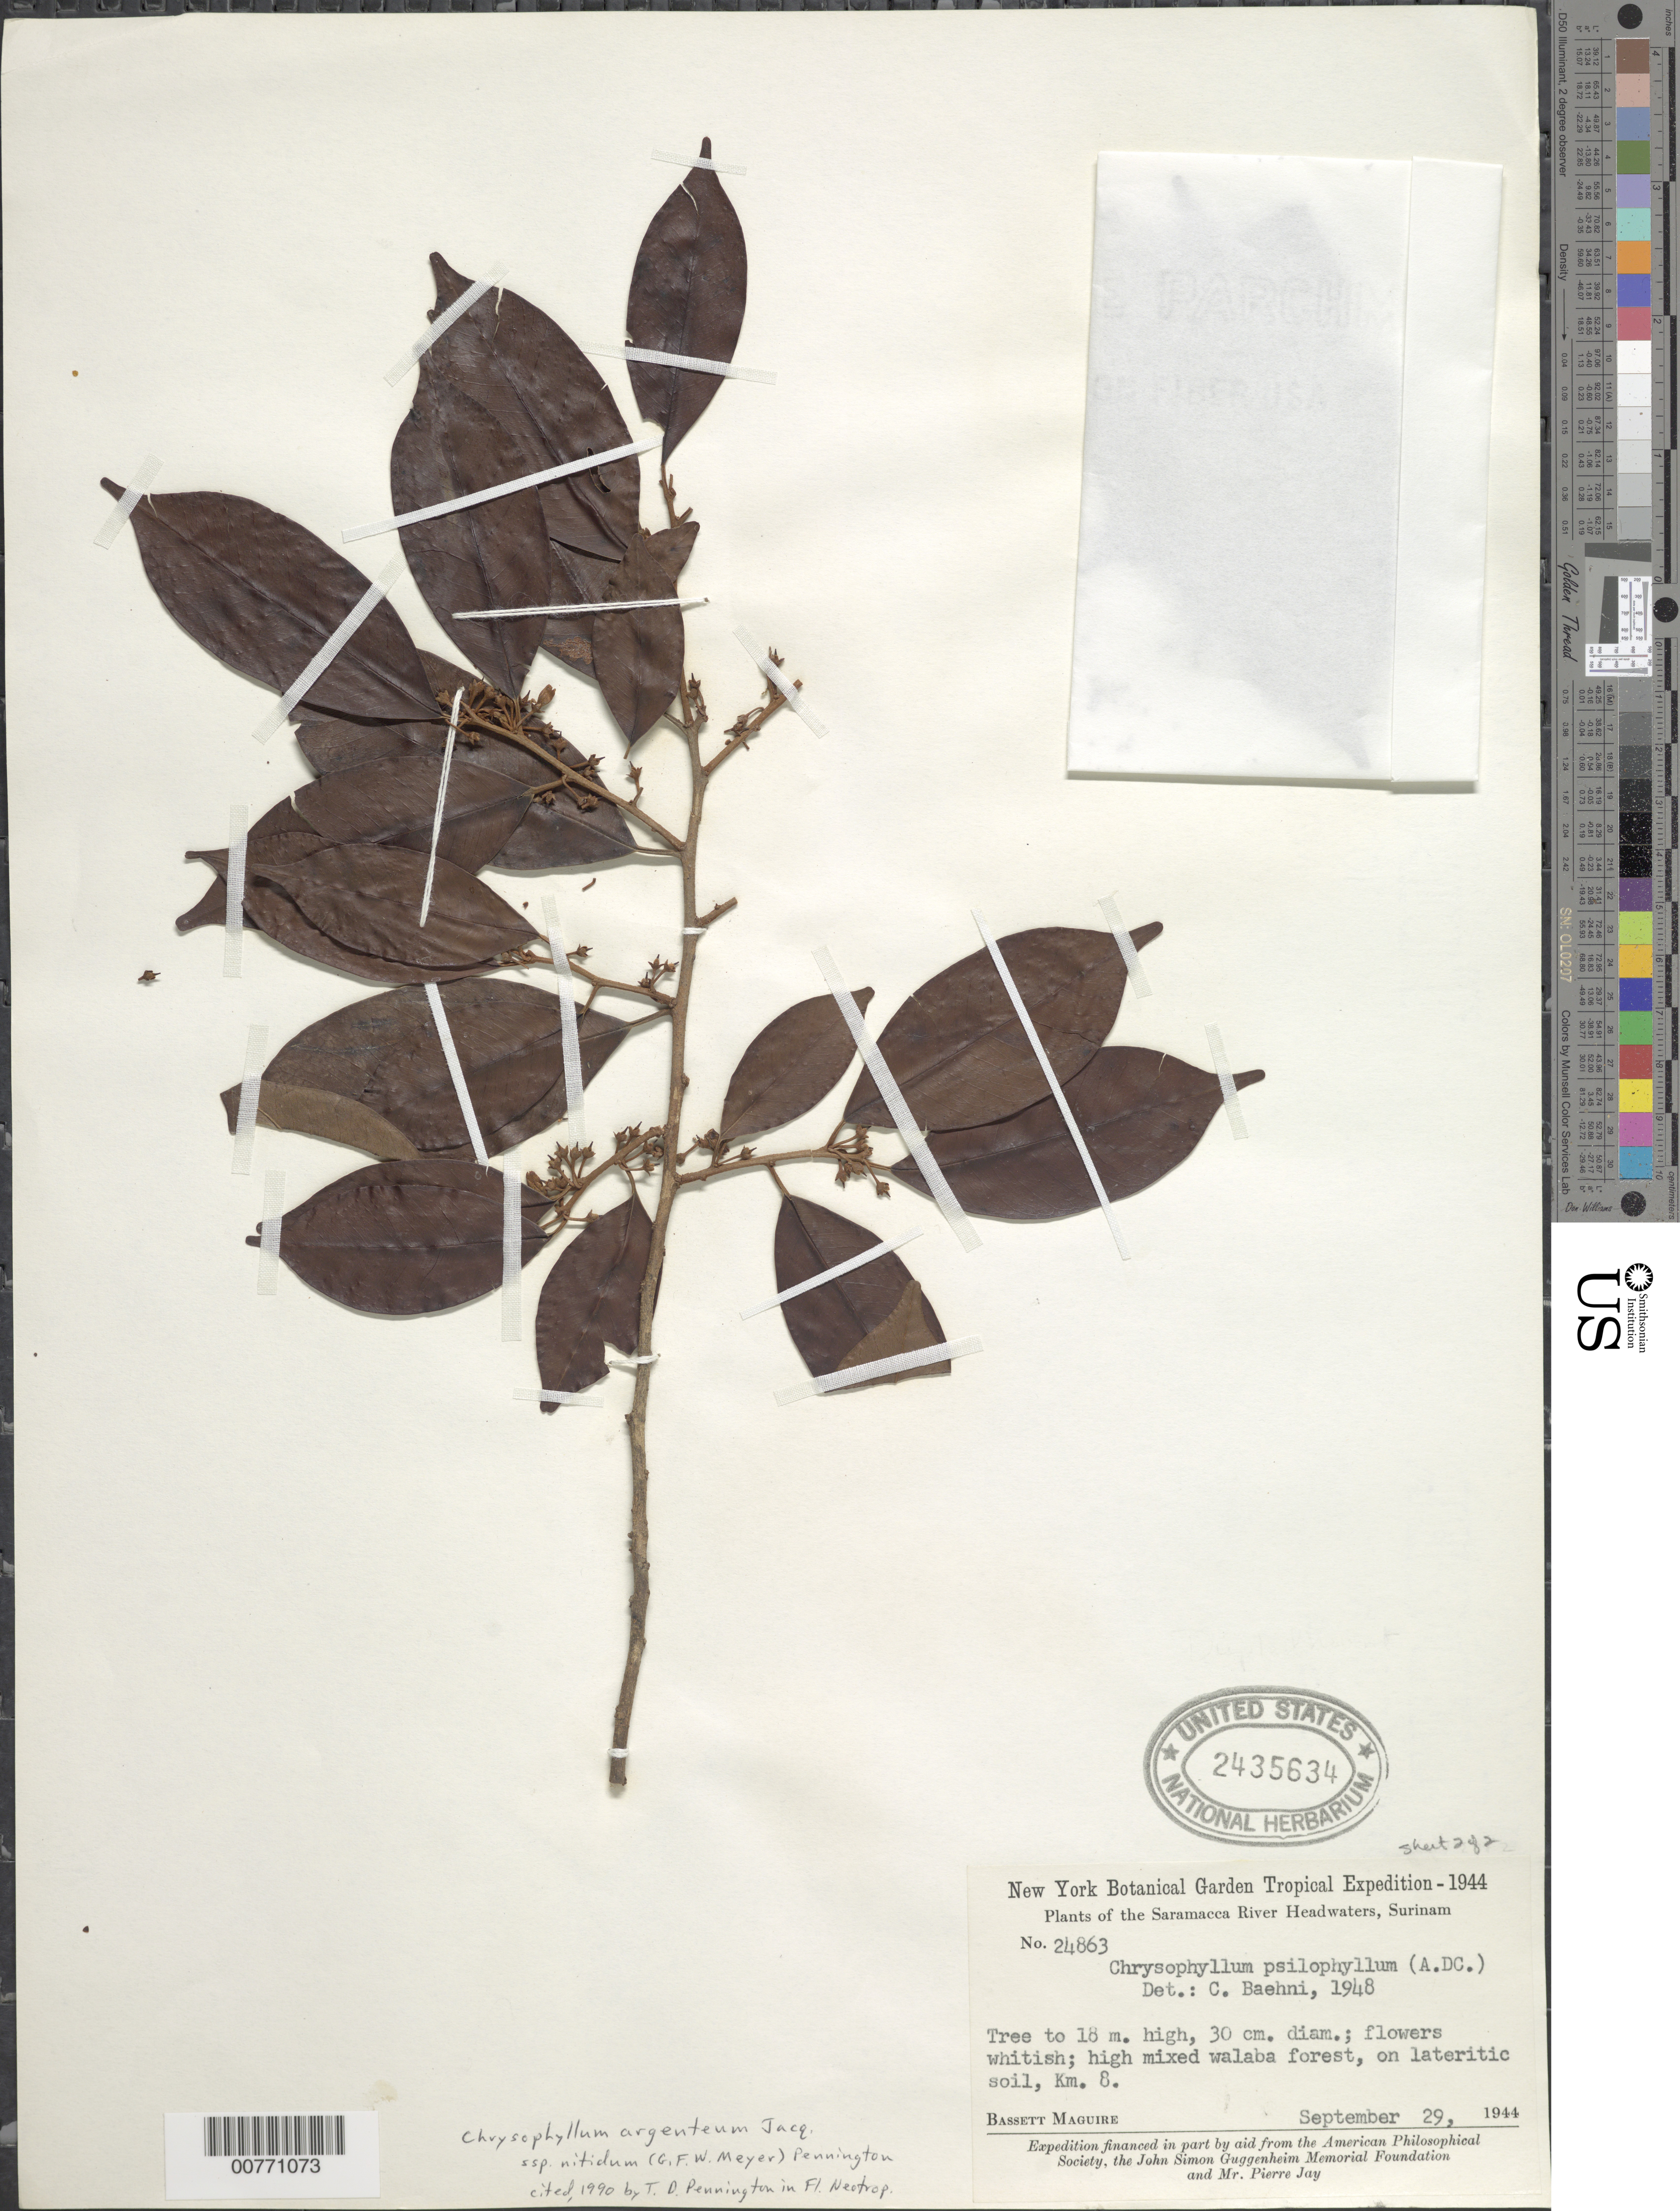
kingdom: Plantae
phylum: Tracheophyta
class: Magnoliopsida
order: Ericales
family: Sapotaceae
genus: Chrysophyllum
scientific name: Chrysophyllum argenteum subsp. nitidum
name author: Jacq.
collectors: B. Maguire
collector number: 24863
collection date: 1944-09-29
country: Suriname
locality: The Saramacca River Headwaters, Km. 8.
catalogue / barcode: US 2435634